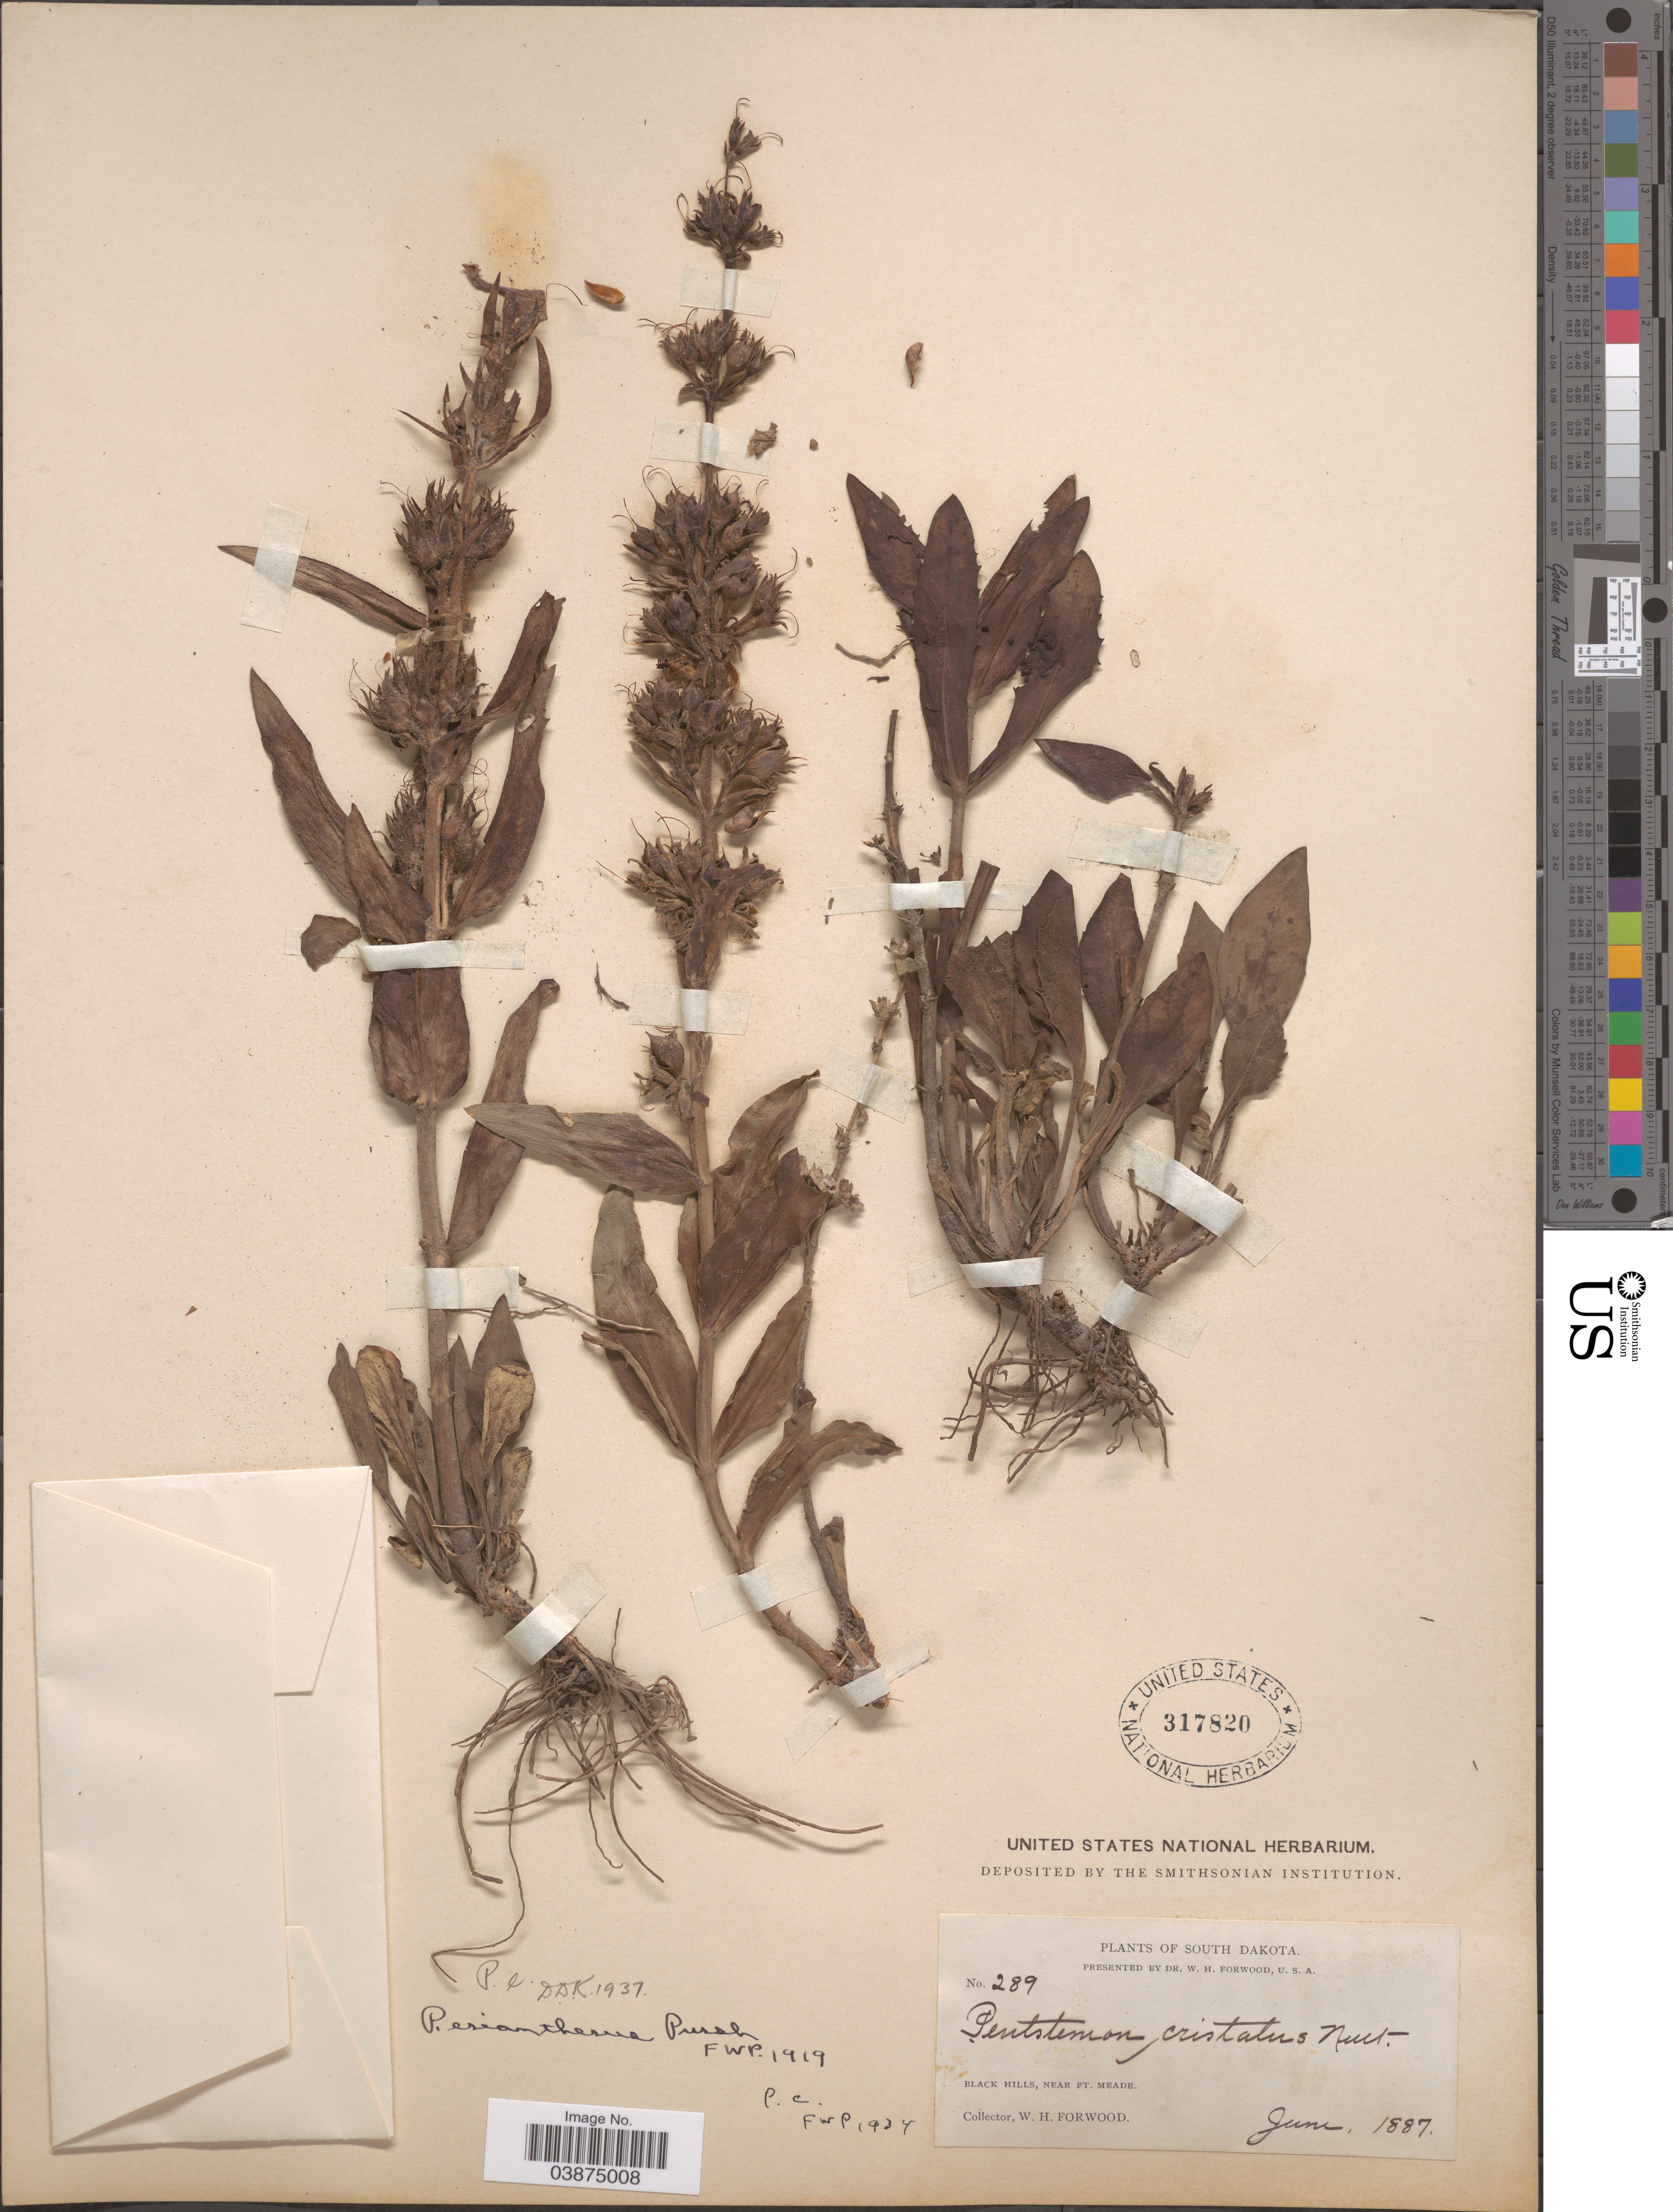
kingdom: Plantae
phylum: Tracheophyta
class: Magnoliopsida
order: Lamiales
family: Plantaginaceae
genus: Penstemon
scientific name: Penstemon eriantherus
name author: Pursh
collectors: W. Forwood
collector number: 289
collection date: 1887-06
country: United States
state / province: South Dakota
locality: Black Hills, near Ft. Meade.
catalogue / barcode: US 317820